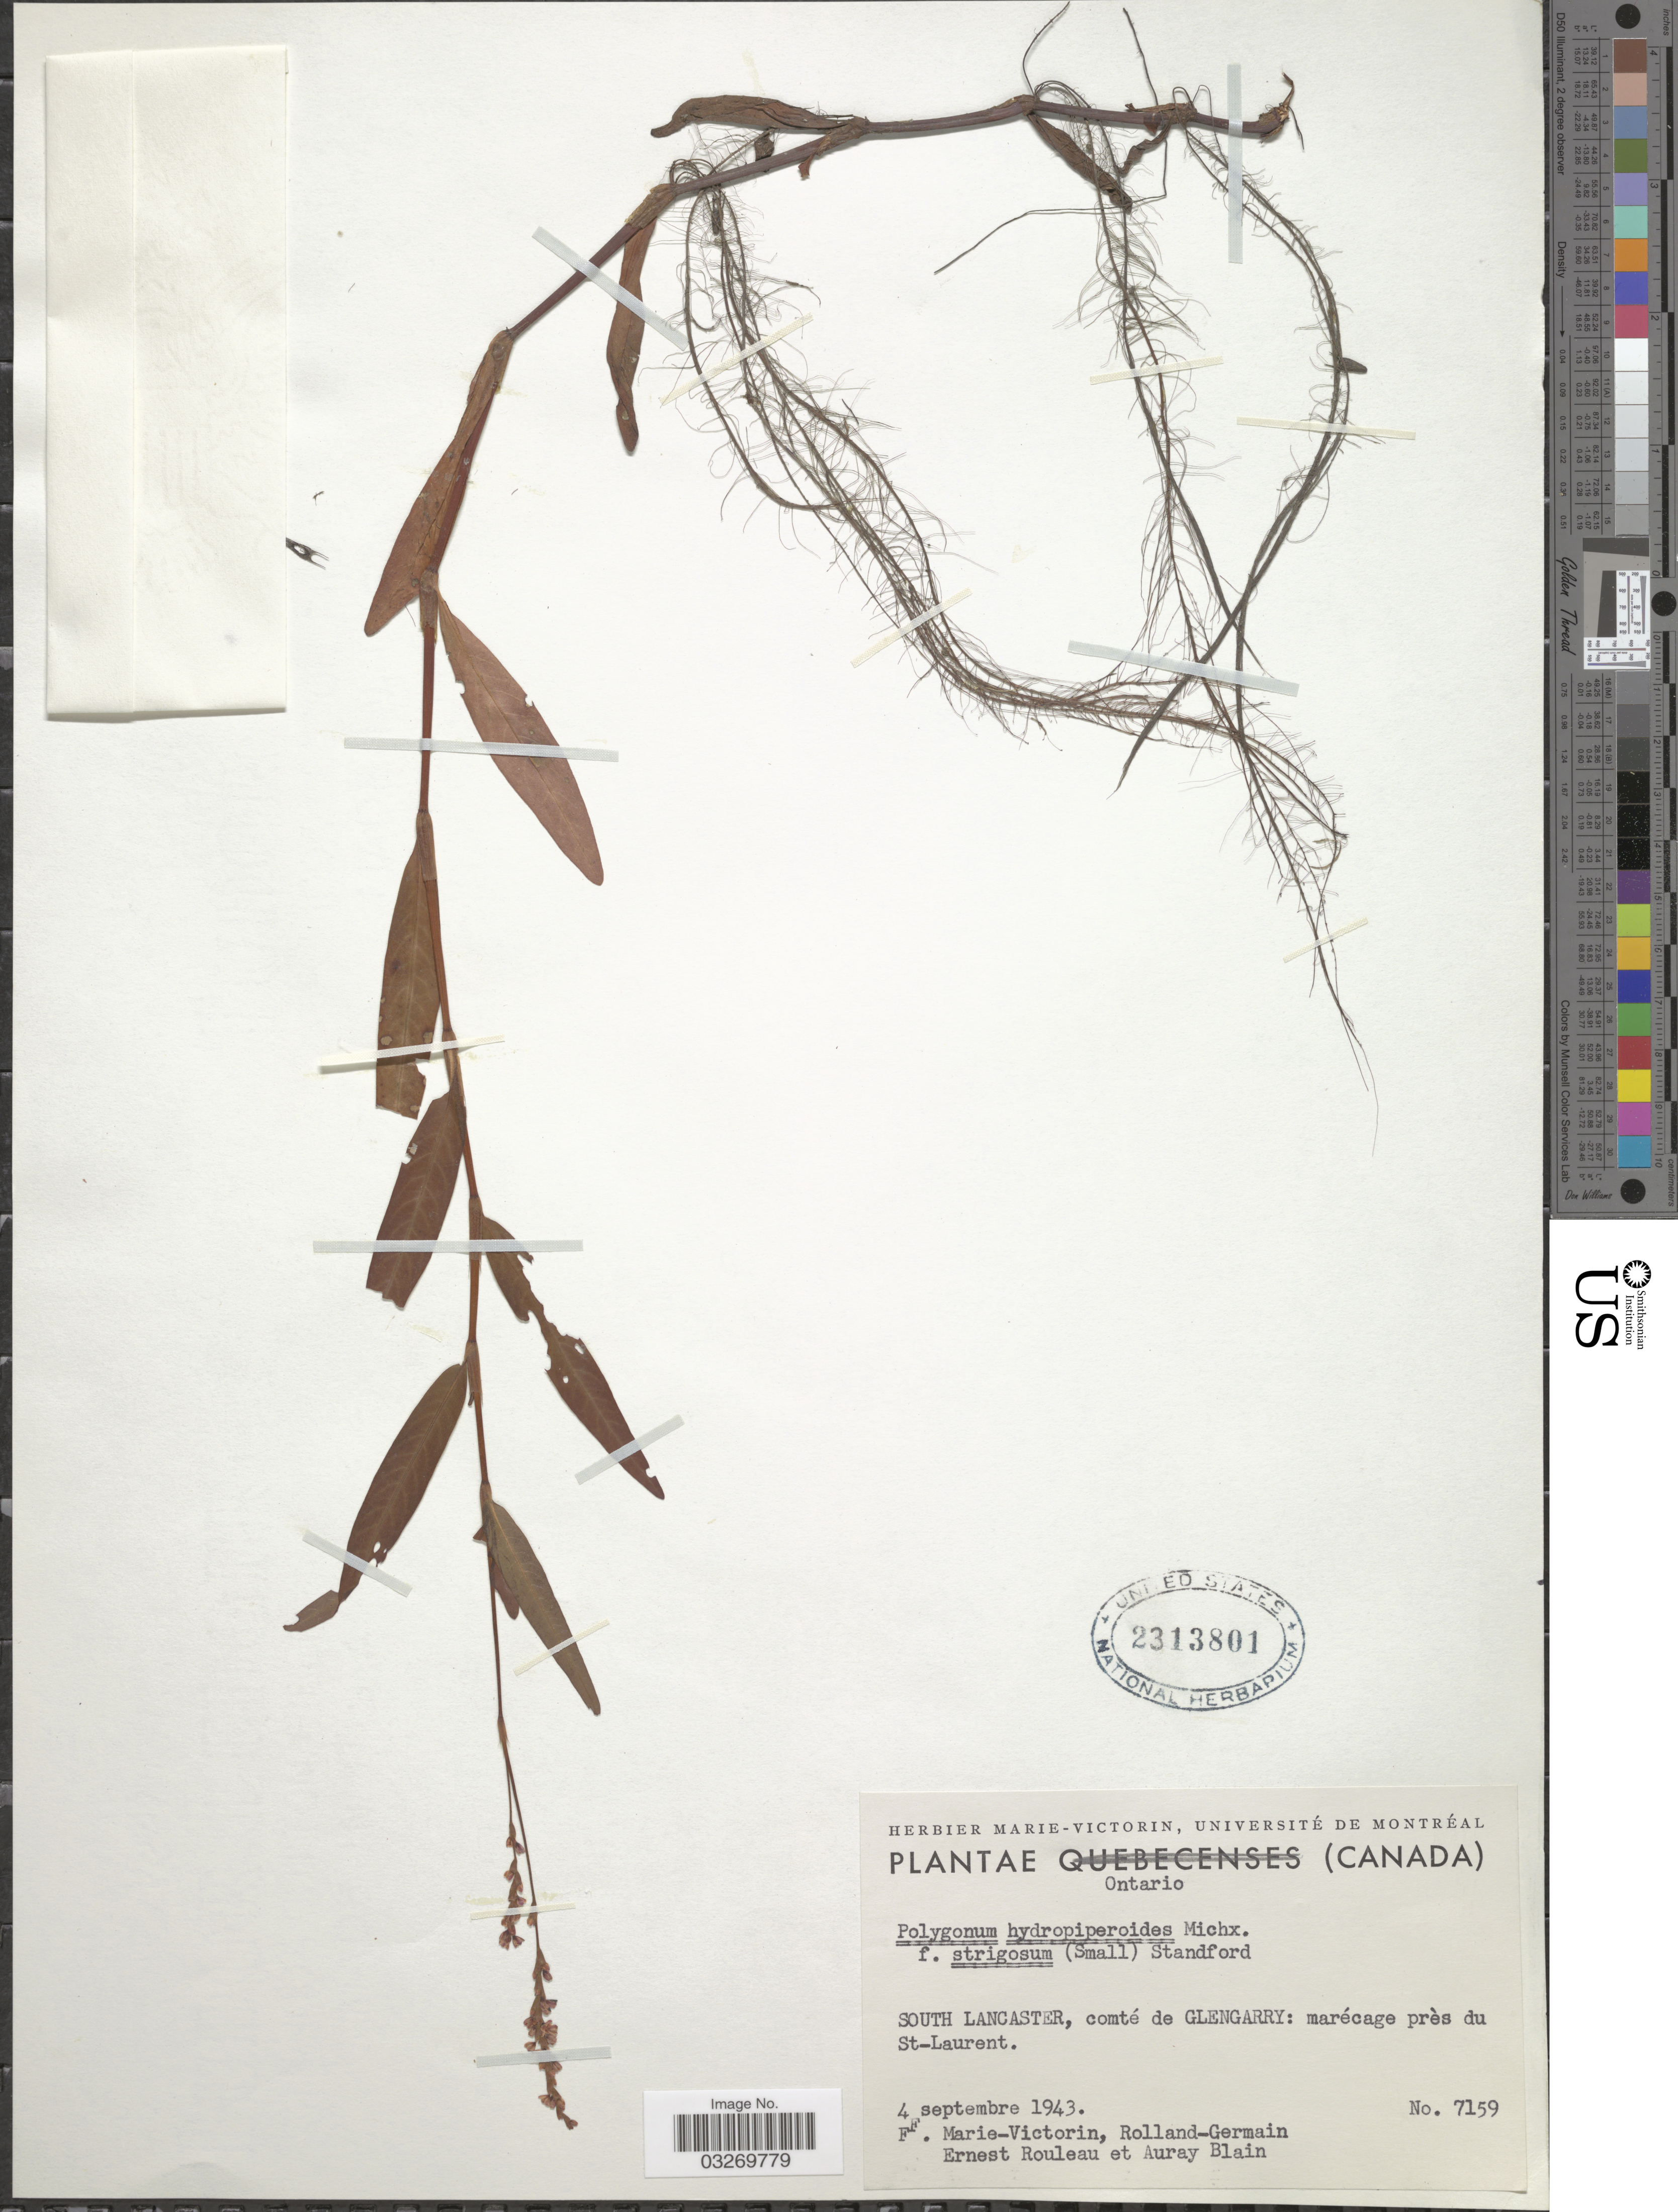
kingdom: Plantae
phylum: Tracheophyta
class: Magnoliopsida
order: Caryophyllales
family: Polygonaceae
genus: Polygonum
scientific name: Polygonum hydropiperoides f. strigosum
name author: (Small) Stanford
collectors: F. Marie-Victorin, Rolland-Germain, J. Rouleau & A. Blain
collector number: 7159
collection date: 1943-09-04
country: Canada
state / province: Ontario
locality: South Lancaster, comté de Glengarry: marécage près du St-Laurent.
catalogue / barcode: US 2313801